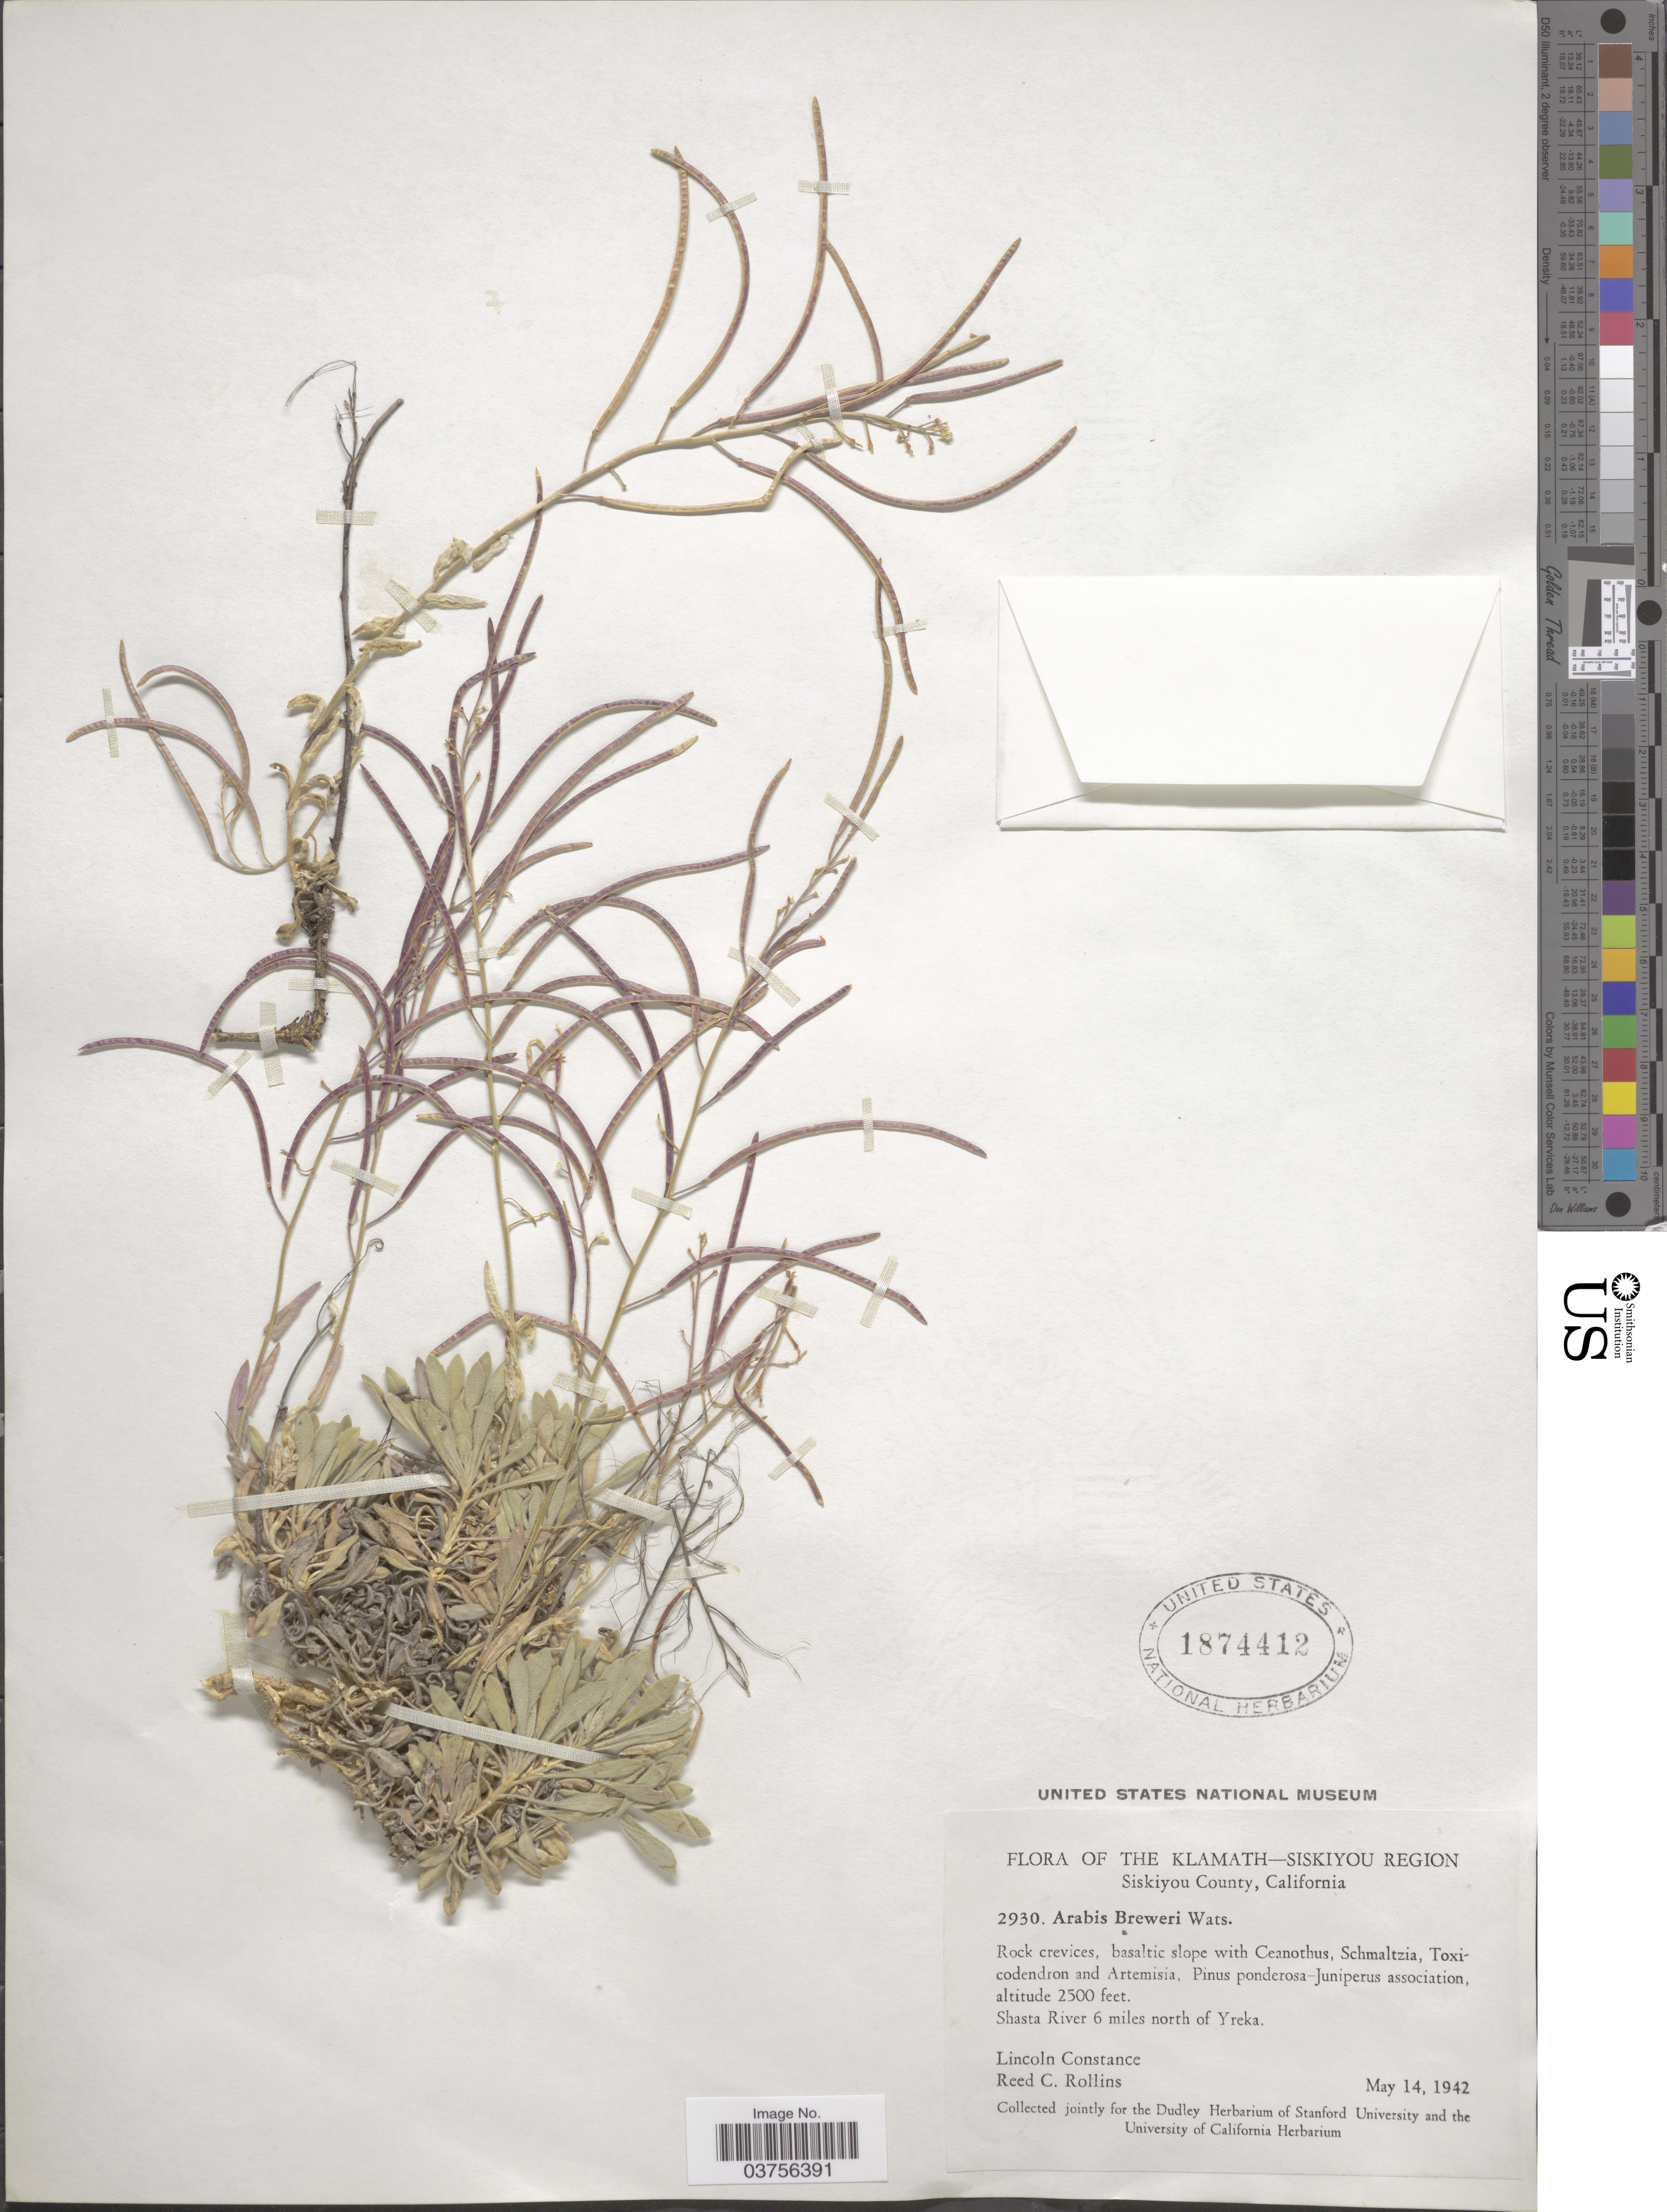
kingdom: Plantae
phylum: Tracheophyta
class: Magnoliopsida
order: Brassicales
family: Brassicaceae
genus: Arabis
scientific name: Arabis breweri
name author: S. Watson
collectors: L. Constance & R. C. Rollins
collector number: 2930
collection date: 1942-05-14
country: United States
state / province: California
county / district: Siskiyou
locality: The Klamath-Siskiyou Region. Siskiyou County. Shasta River 6 miles north of Yreka.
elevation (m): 762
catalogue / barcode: US 1874412